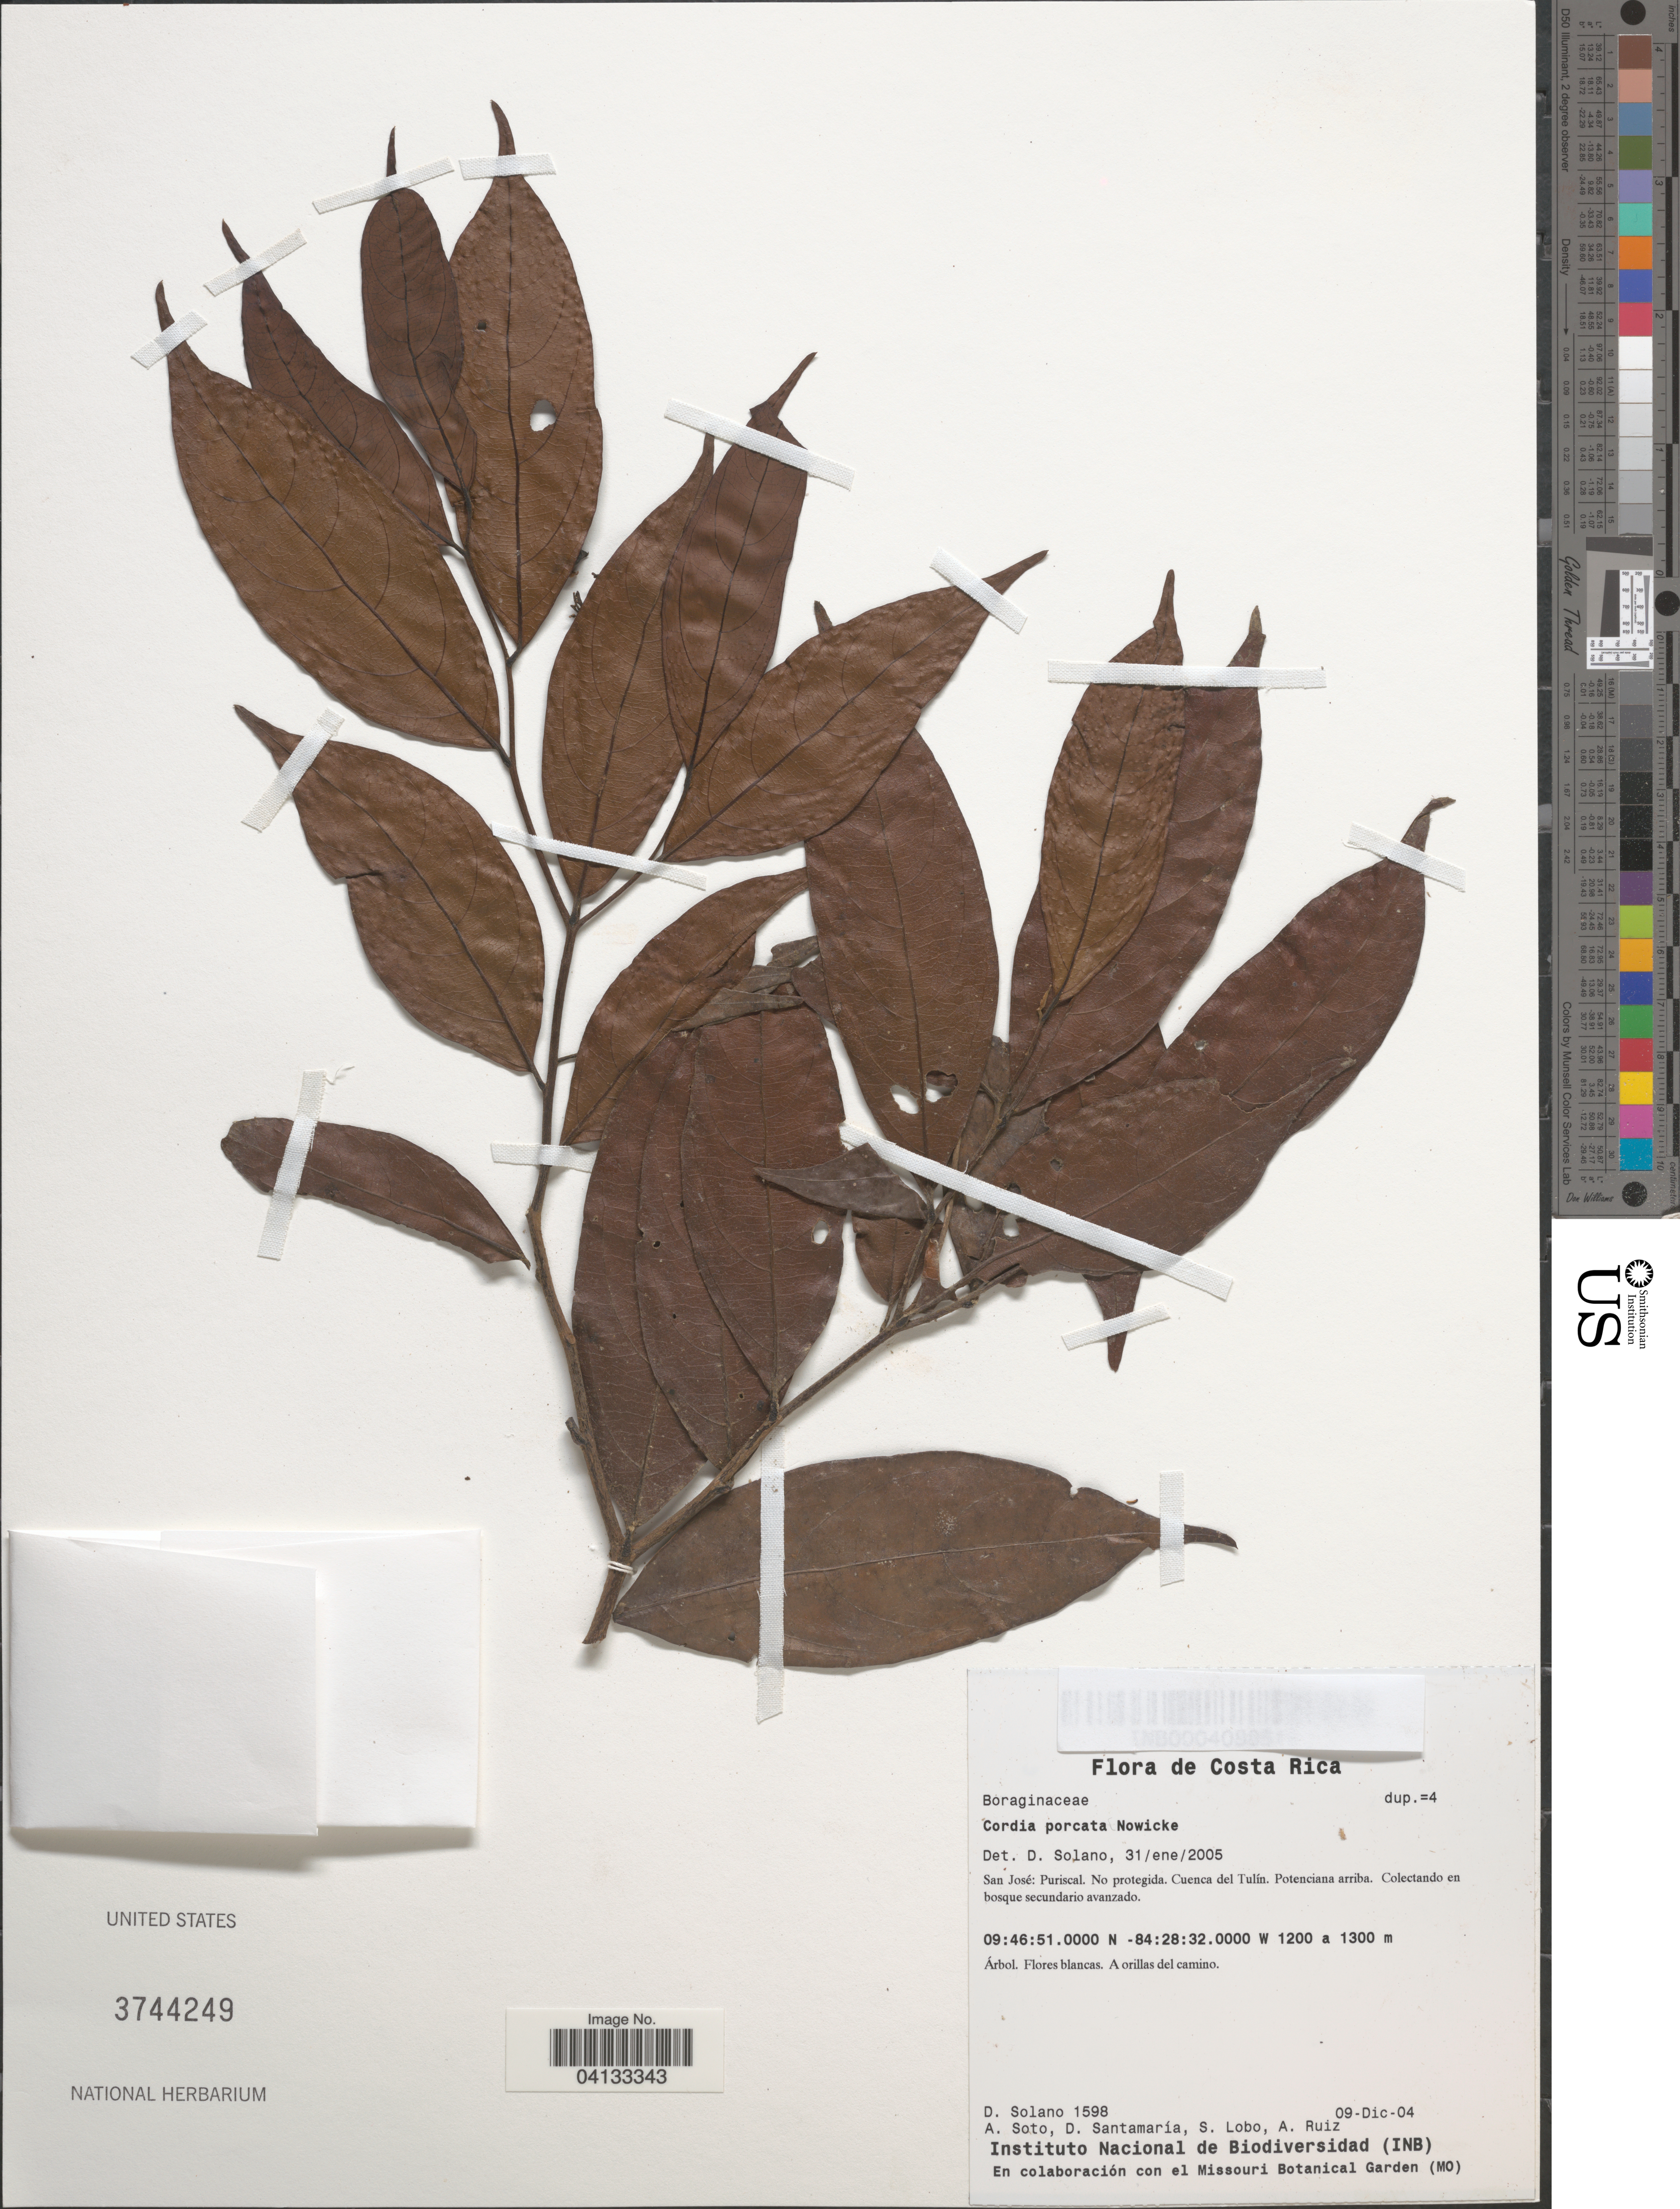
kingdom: Plantae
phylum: Tracheophyta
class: Magnoliopsida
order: Boraginales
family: Cordiaceae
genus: Cordia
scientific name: Cordia porcata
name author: Nowicke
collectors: D. Solano, A. Soto, D. Santamaria, S. Lobo & A. Ruiz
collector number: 1598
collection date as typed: Transcribed d/m/y: 9/12/4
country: Costa Rica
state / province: San José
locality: Puriscal. No protegida. Cuenca del Tulín. Potenciana arriba.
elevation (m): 1200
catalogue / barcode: US 3744249